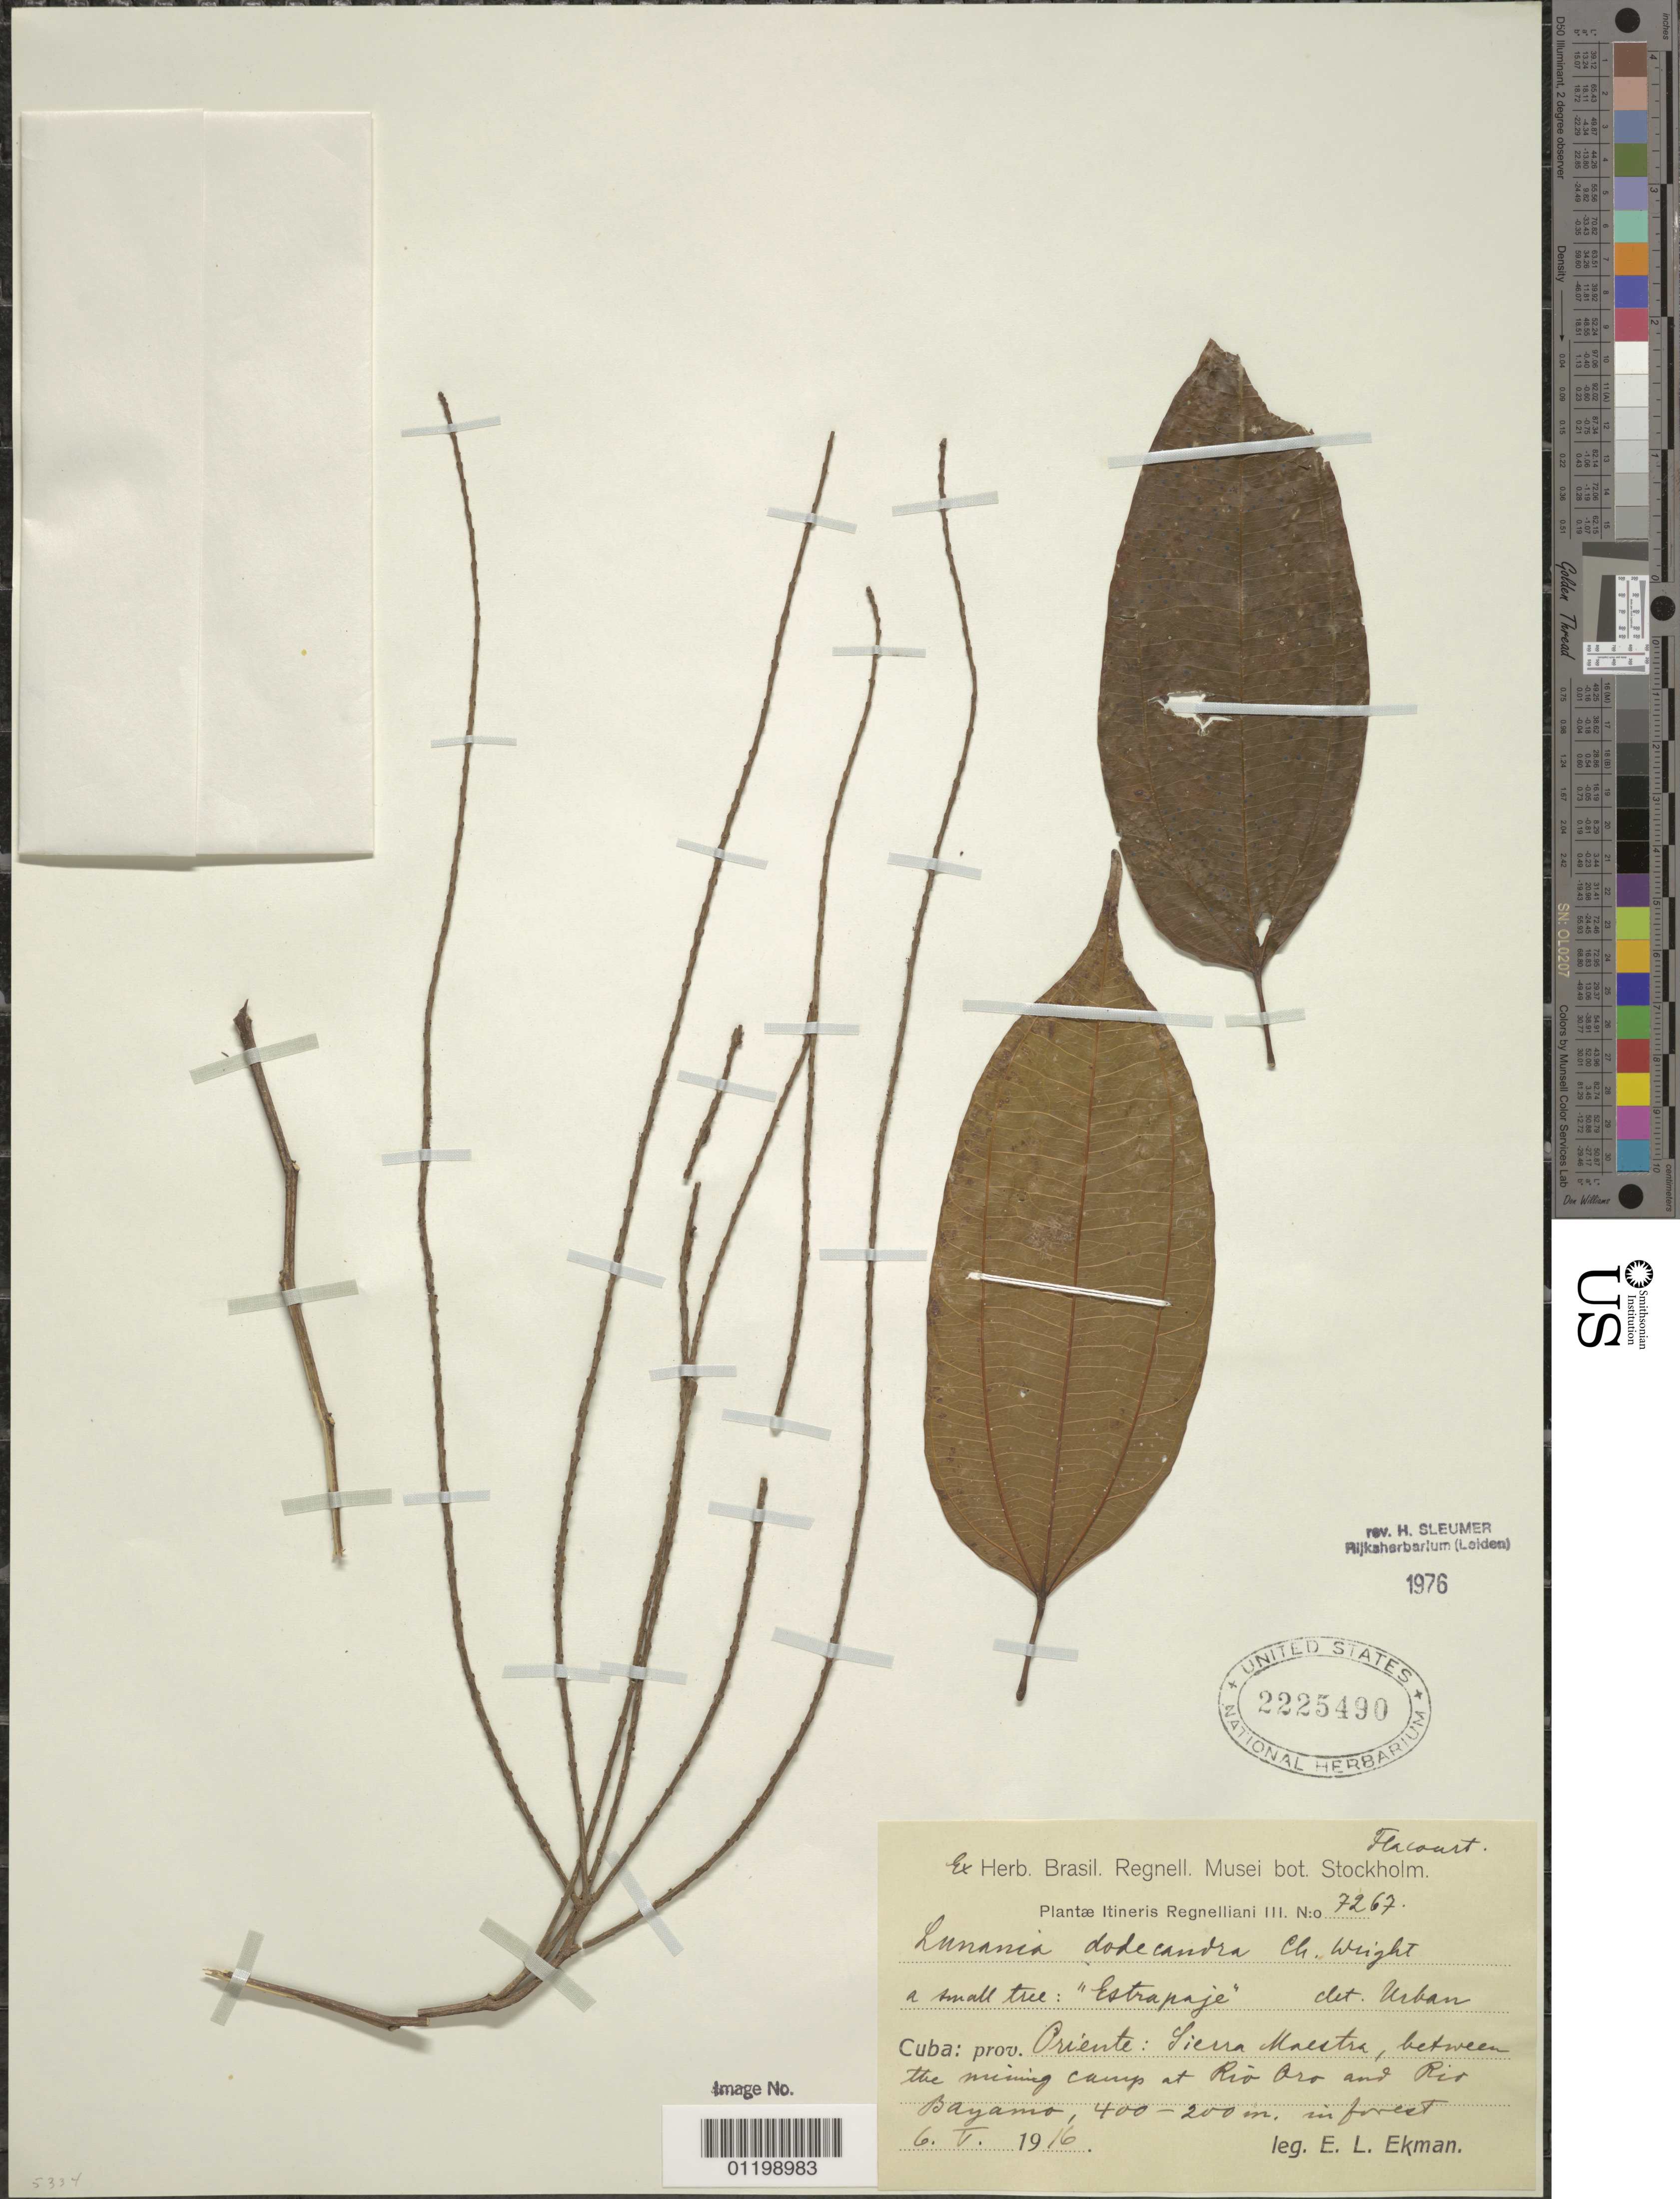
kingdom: Plantae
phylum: Tracheophyta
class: Magnoliopsida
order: Malpighiales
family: Salicaceae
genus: Lunania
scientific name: Lunania dodecandra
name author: C. Wright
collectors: E. L. Ekman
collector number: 7267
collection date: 1916-05-06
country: Cuba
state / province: Oriente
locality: Sierra Maestra, between the mining camp at Rio Oro and Rio Bayamo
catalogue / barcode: US 2225490